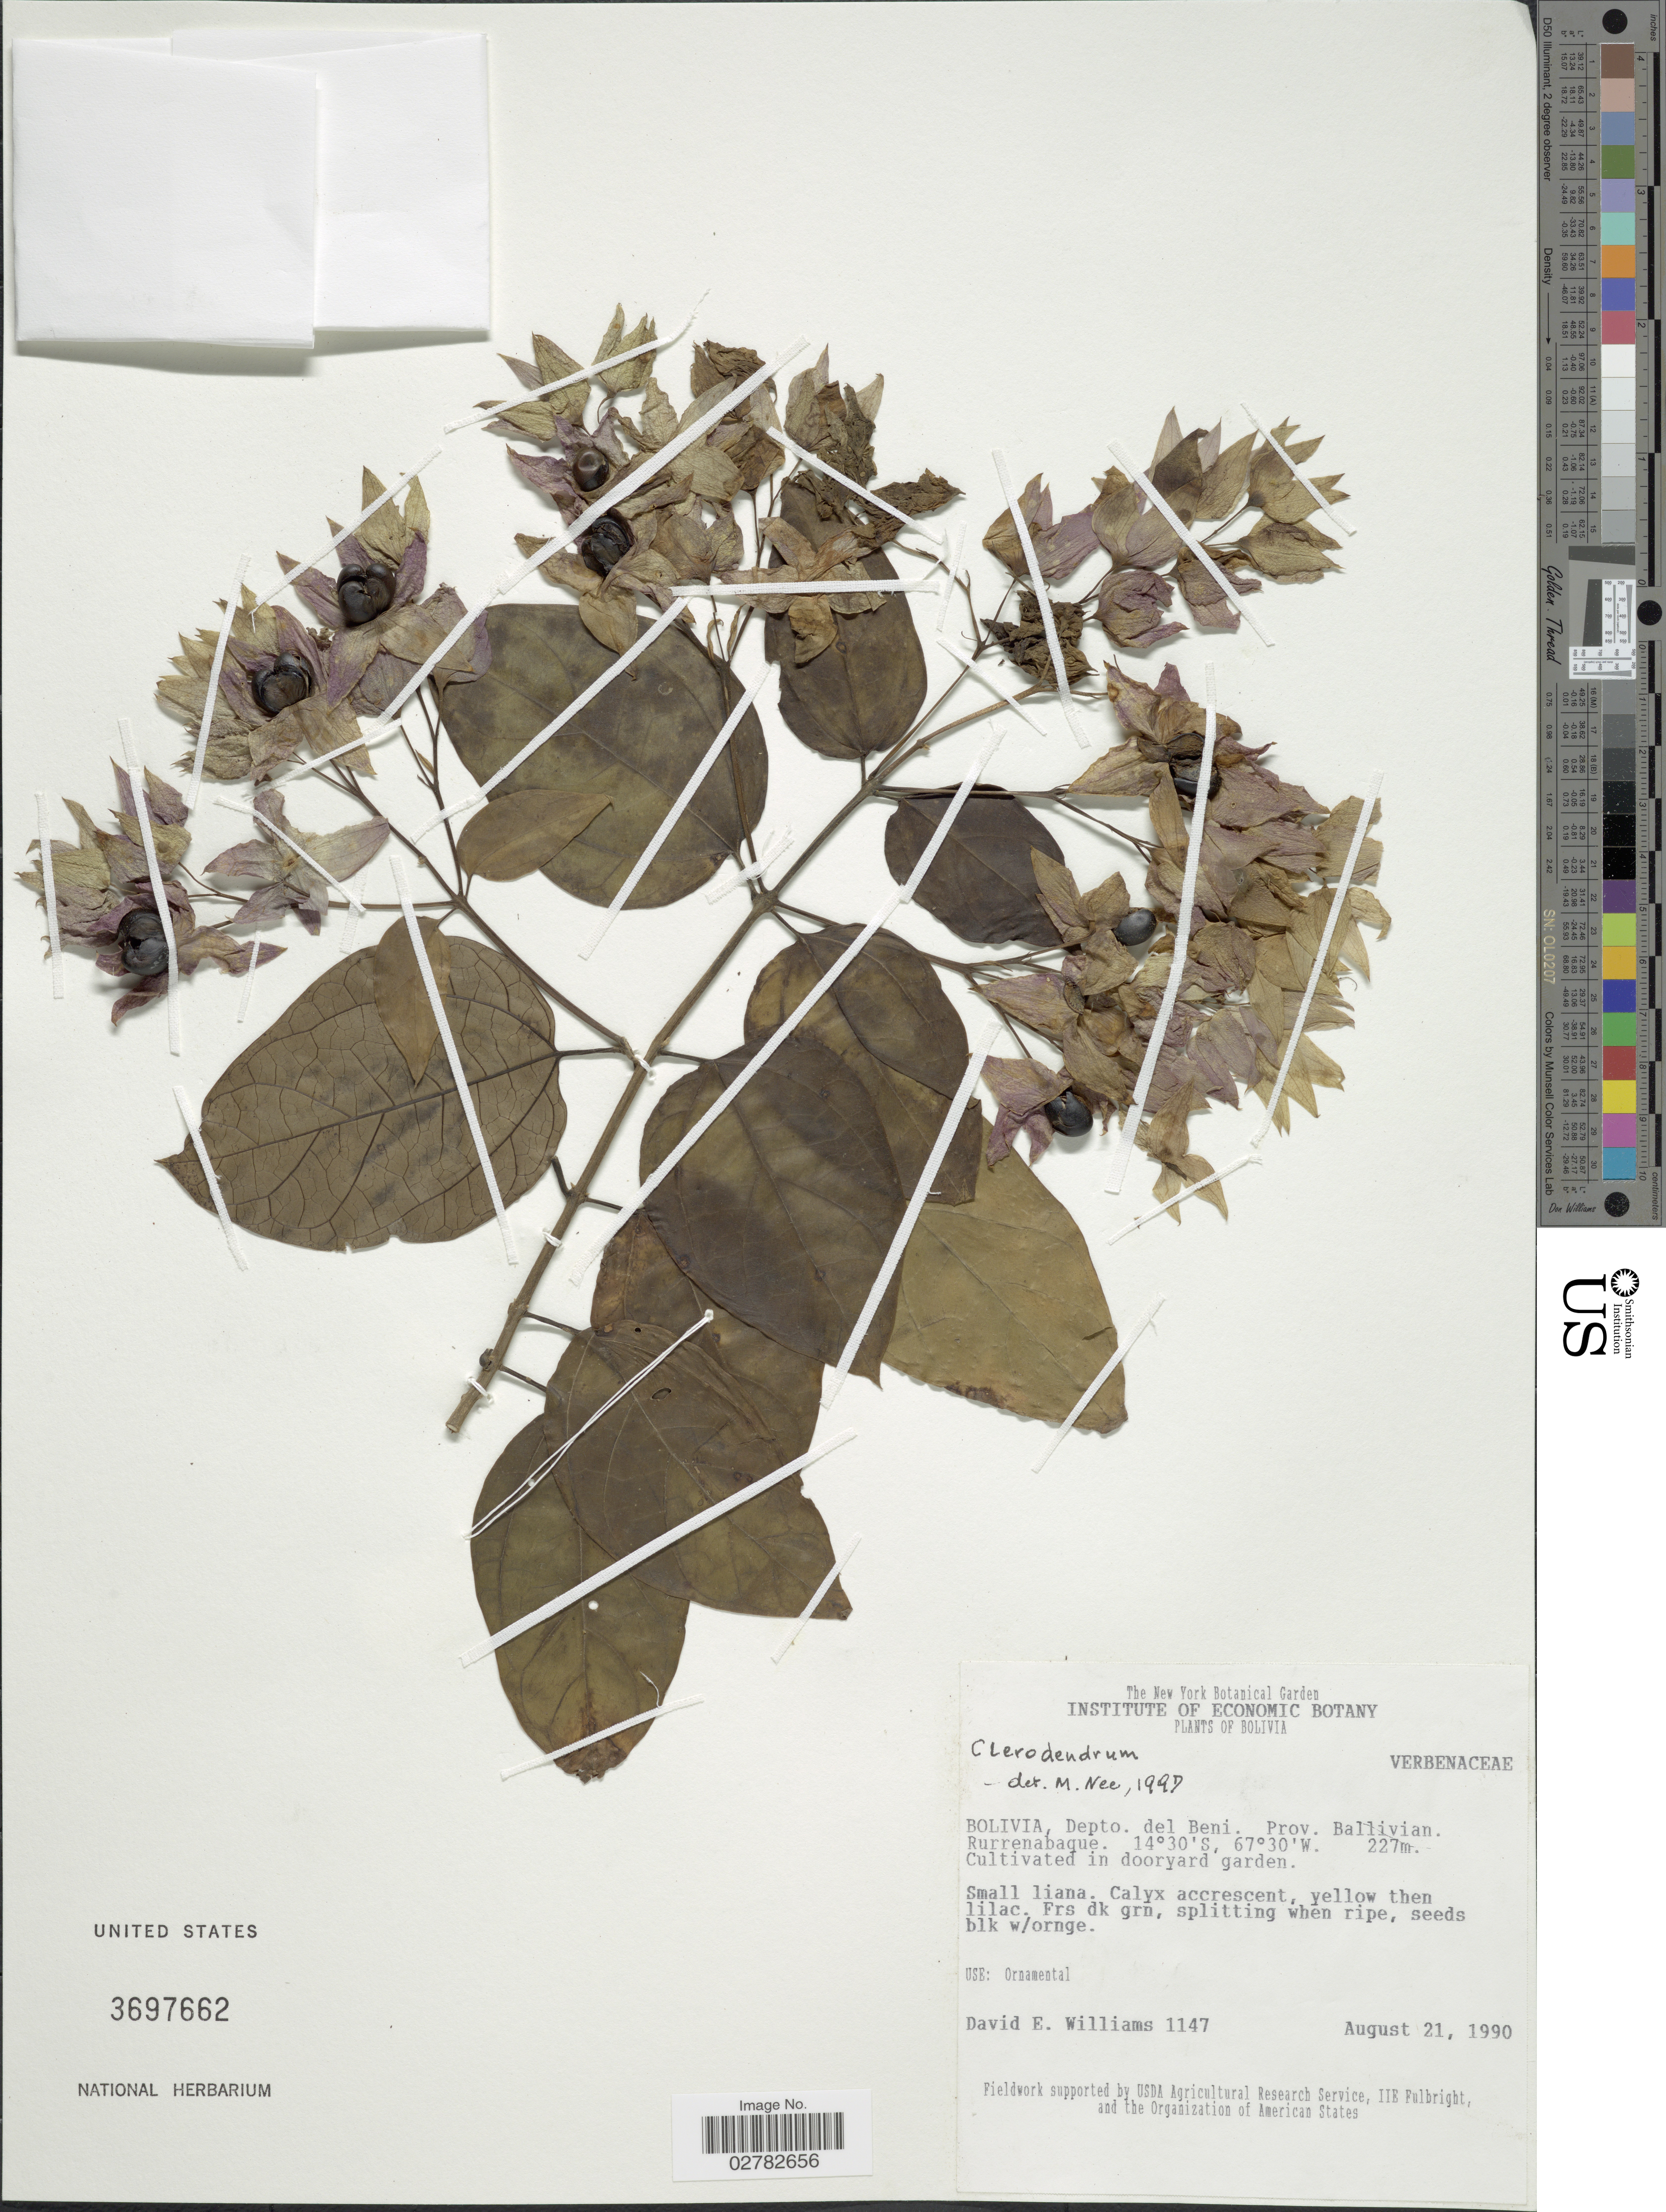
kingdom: Plantae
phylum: Tracheophyta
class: Magnoliopsida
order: Lamiales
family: Lamiaceae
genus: Clerodendrum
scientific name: Clerodendrum sp.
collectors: D. E. Williams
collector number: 1147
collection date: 1990-08-21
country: Bolivia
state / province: Beni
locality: Depto. del Beni. Prov. Ballivian. Rurrenabaque. Dooryard garden.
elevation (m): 227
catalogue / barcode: US 3697662